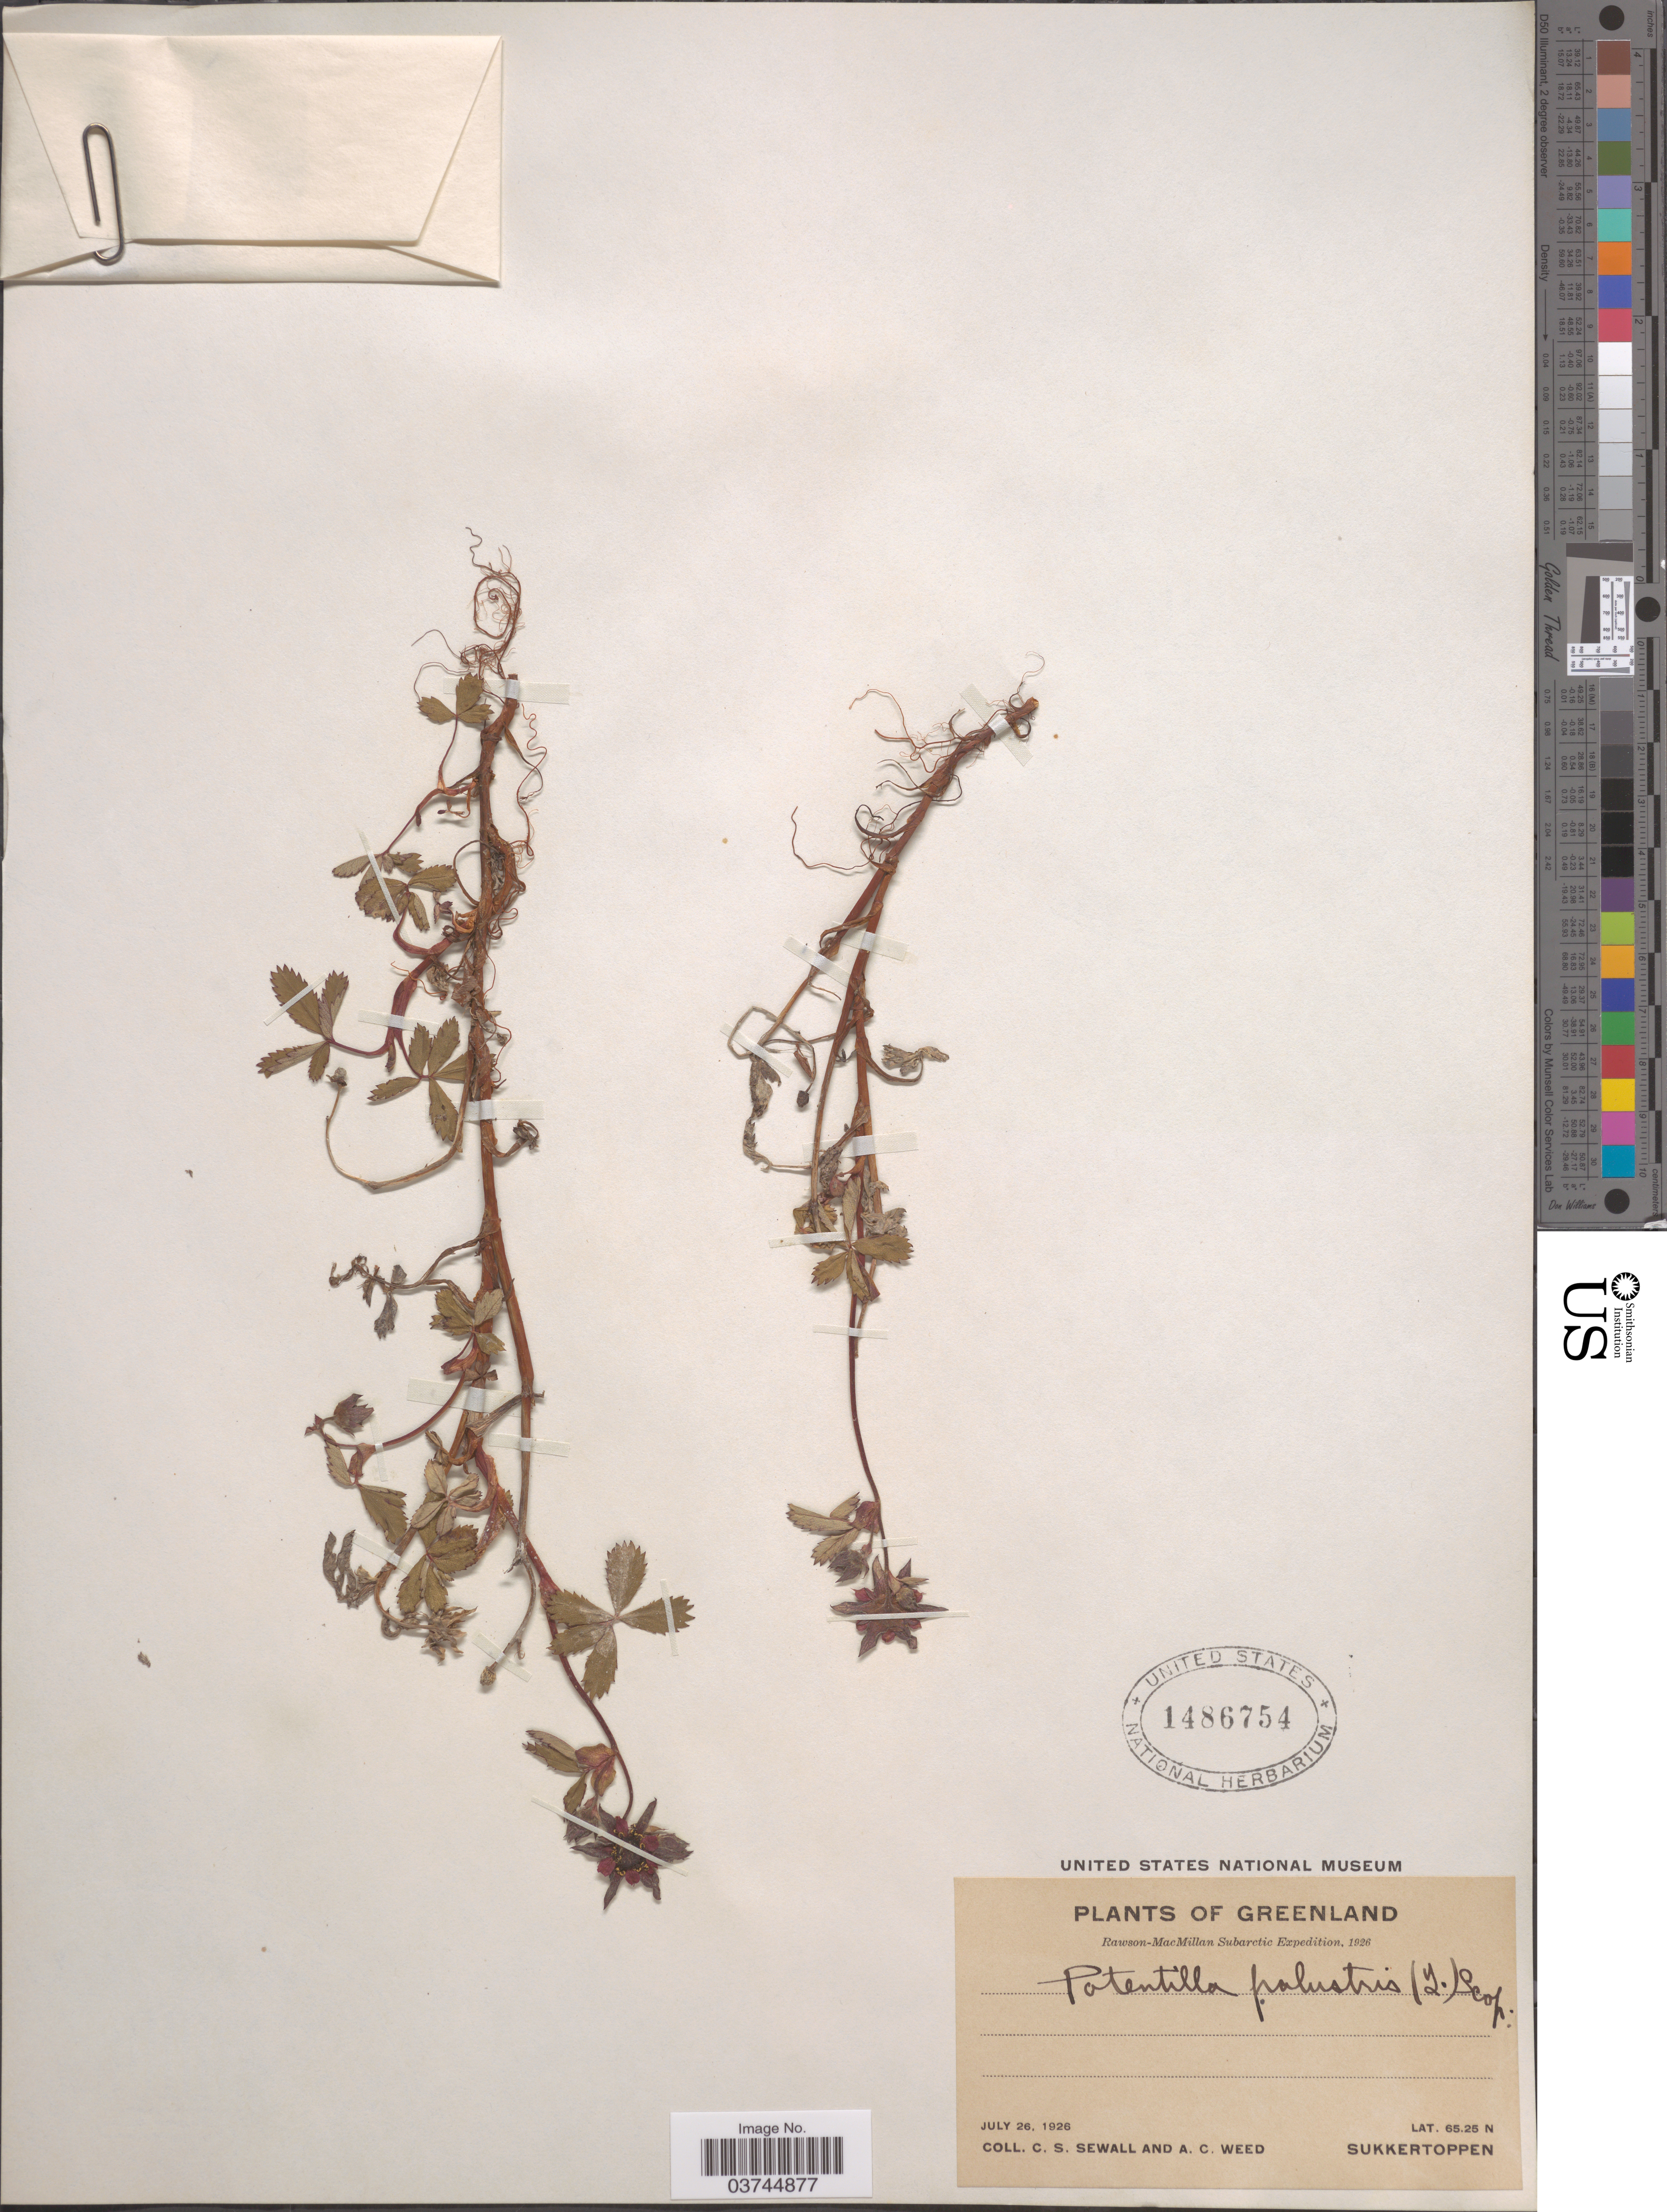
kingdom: Plantae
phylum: Tracheophyta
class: Magnoliopsida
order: Rosales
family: Rosaceae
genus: Comarum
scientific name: Comarum palustre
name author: L.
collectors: C. Sewall & A. Weed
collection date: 1926-07-26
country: Greenland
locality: Sukkertoppen.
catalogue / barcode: US 1486754